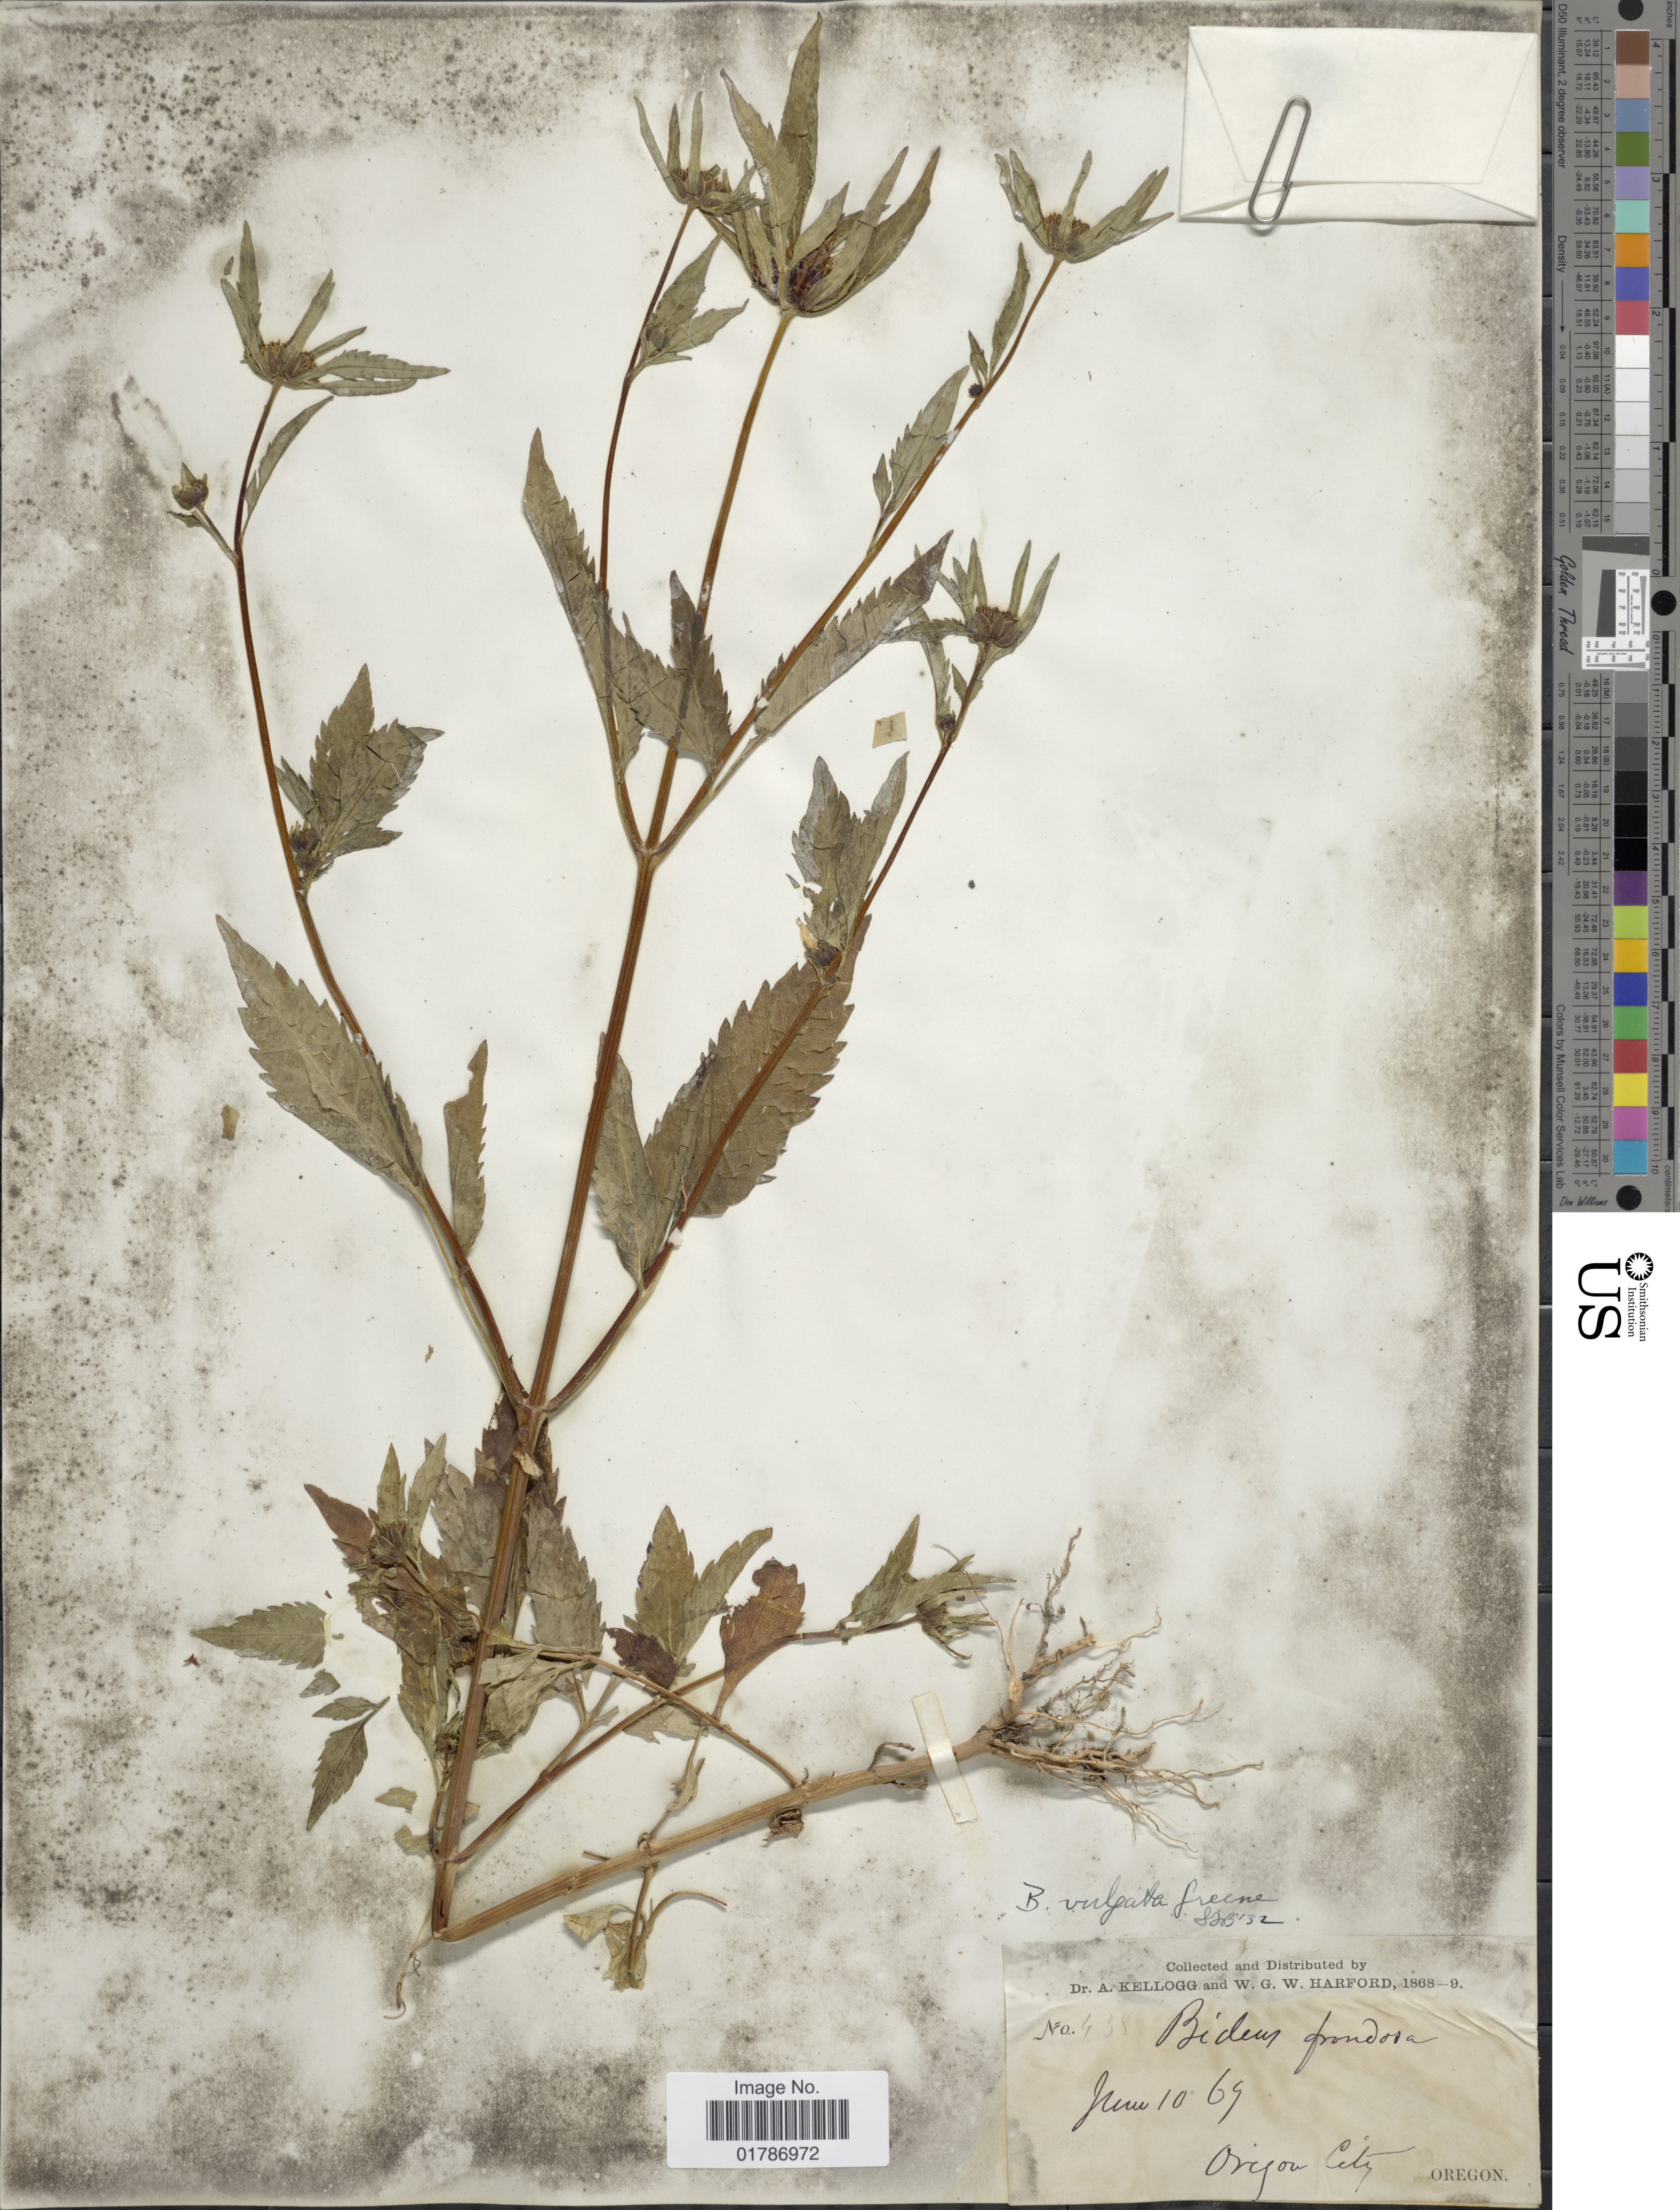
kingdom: Plantae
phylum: Tracheophyta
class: Magnoliopsida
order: Asterales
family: Asteraceae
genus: Bidens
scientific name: Bidens vulgata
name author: Greene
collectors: A. Kellogg & W. G. W. Harford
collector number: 438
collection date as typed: Transcribed d/m/y: 10/6/69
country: United States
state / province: Oregon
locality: Oregon City